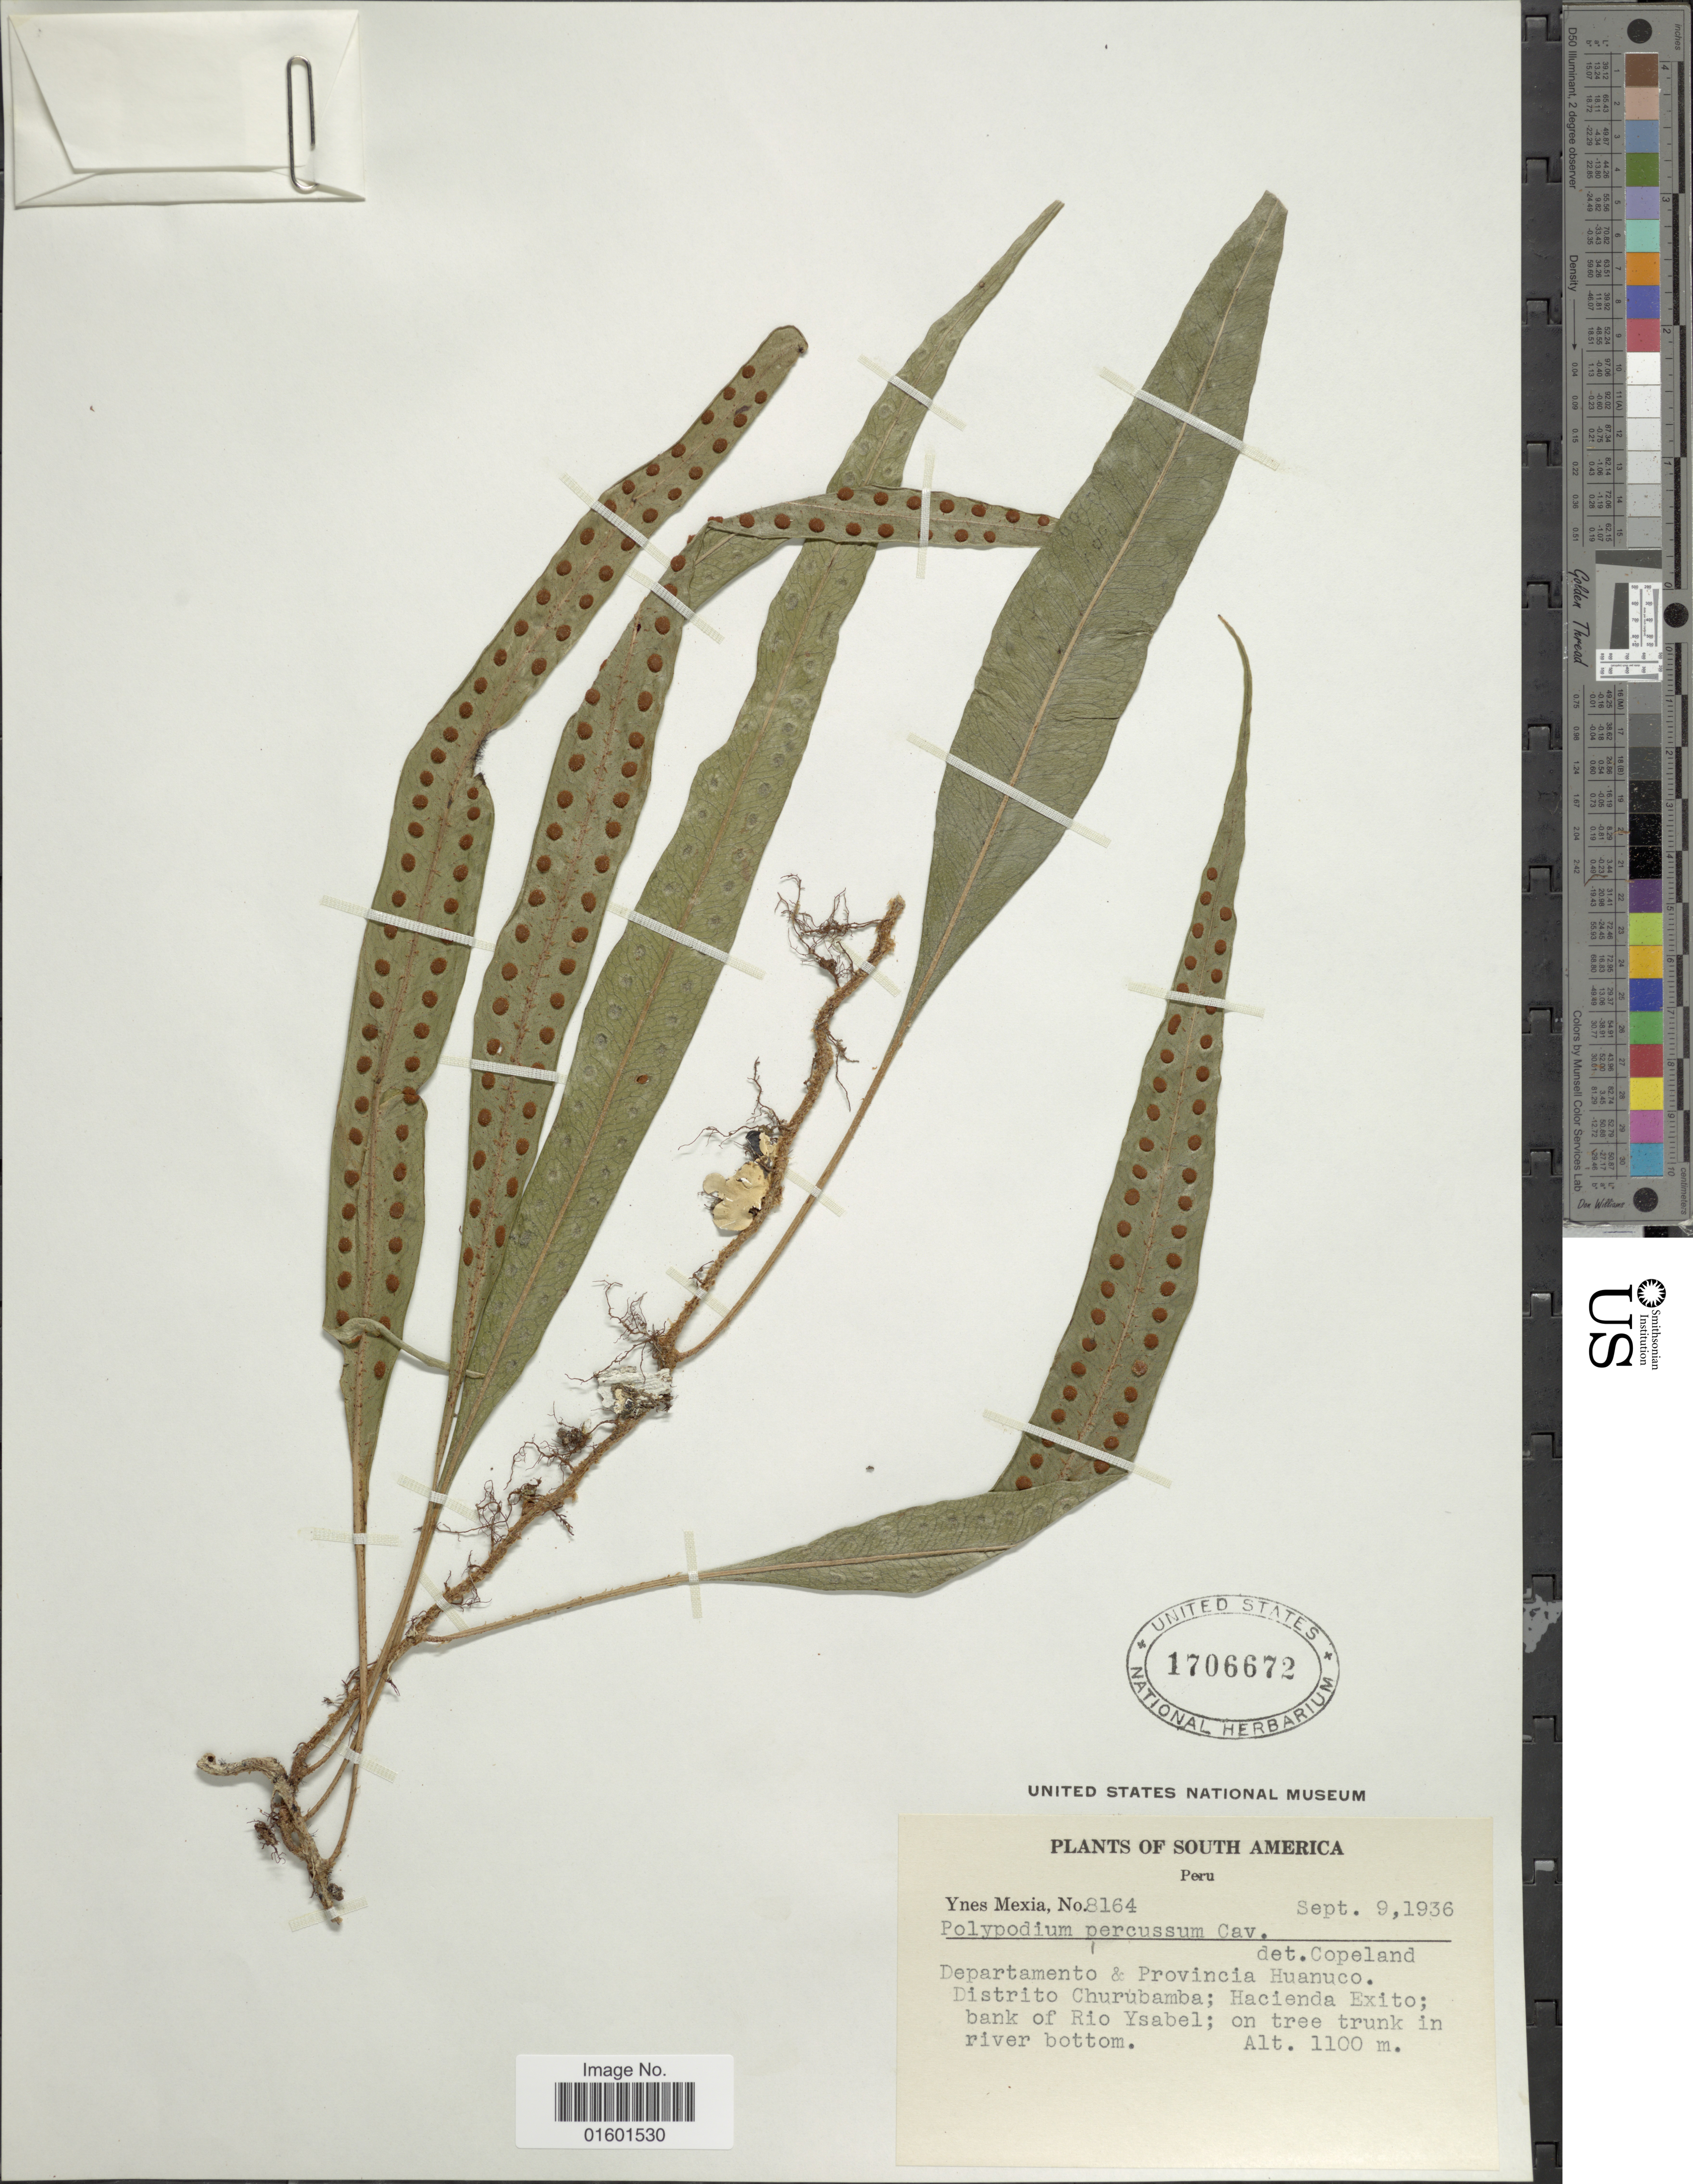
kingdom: Plantae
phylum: Tracheophyta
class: Polypodiopsida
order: Polypodiales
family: Polypodiaceae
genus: Microgramma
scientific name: Microgramma percussa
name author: (Cav.) de la Sota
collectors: Y. Mexia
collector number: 8164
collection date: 1936-09-09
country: Peru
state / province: Huánuco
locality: Departamento & Provincia Huanuco. Distrito Churubamba: Hacienda Exito; bank of Rio Ysanbel; on tree trunk in river bottom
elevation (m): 1100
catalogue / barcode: US 1706672